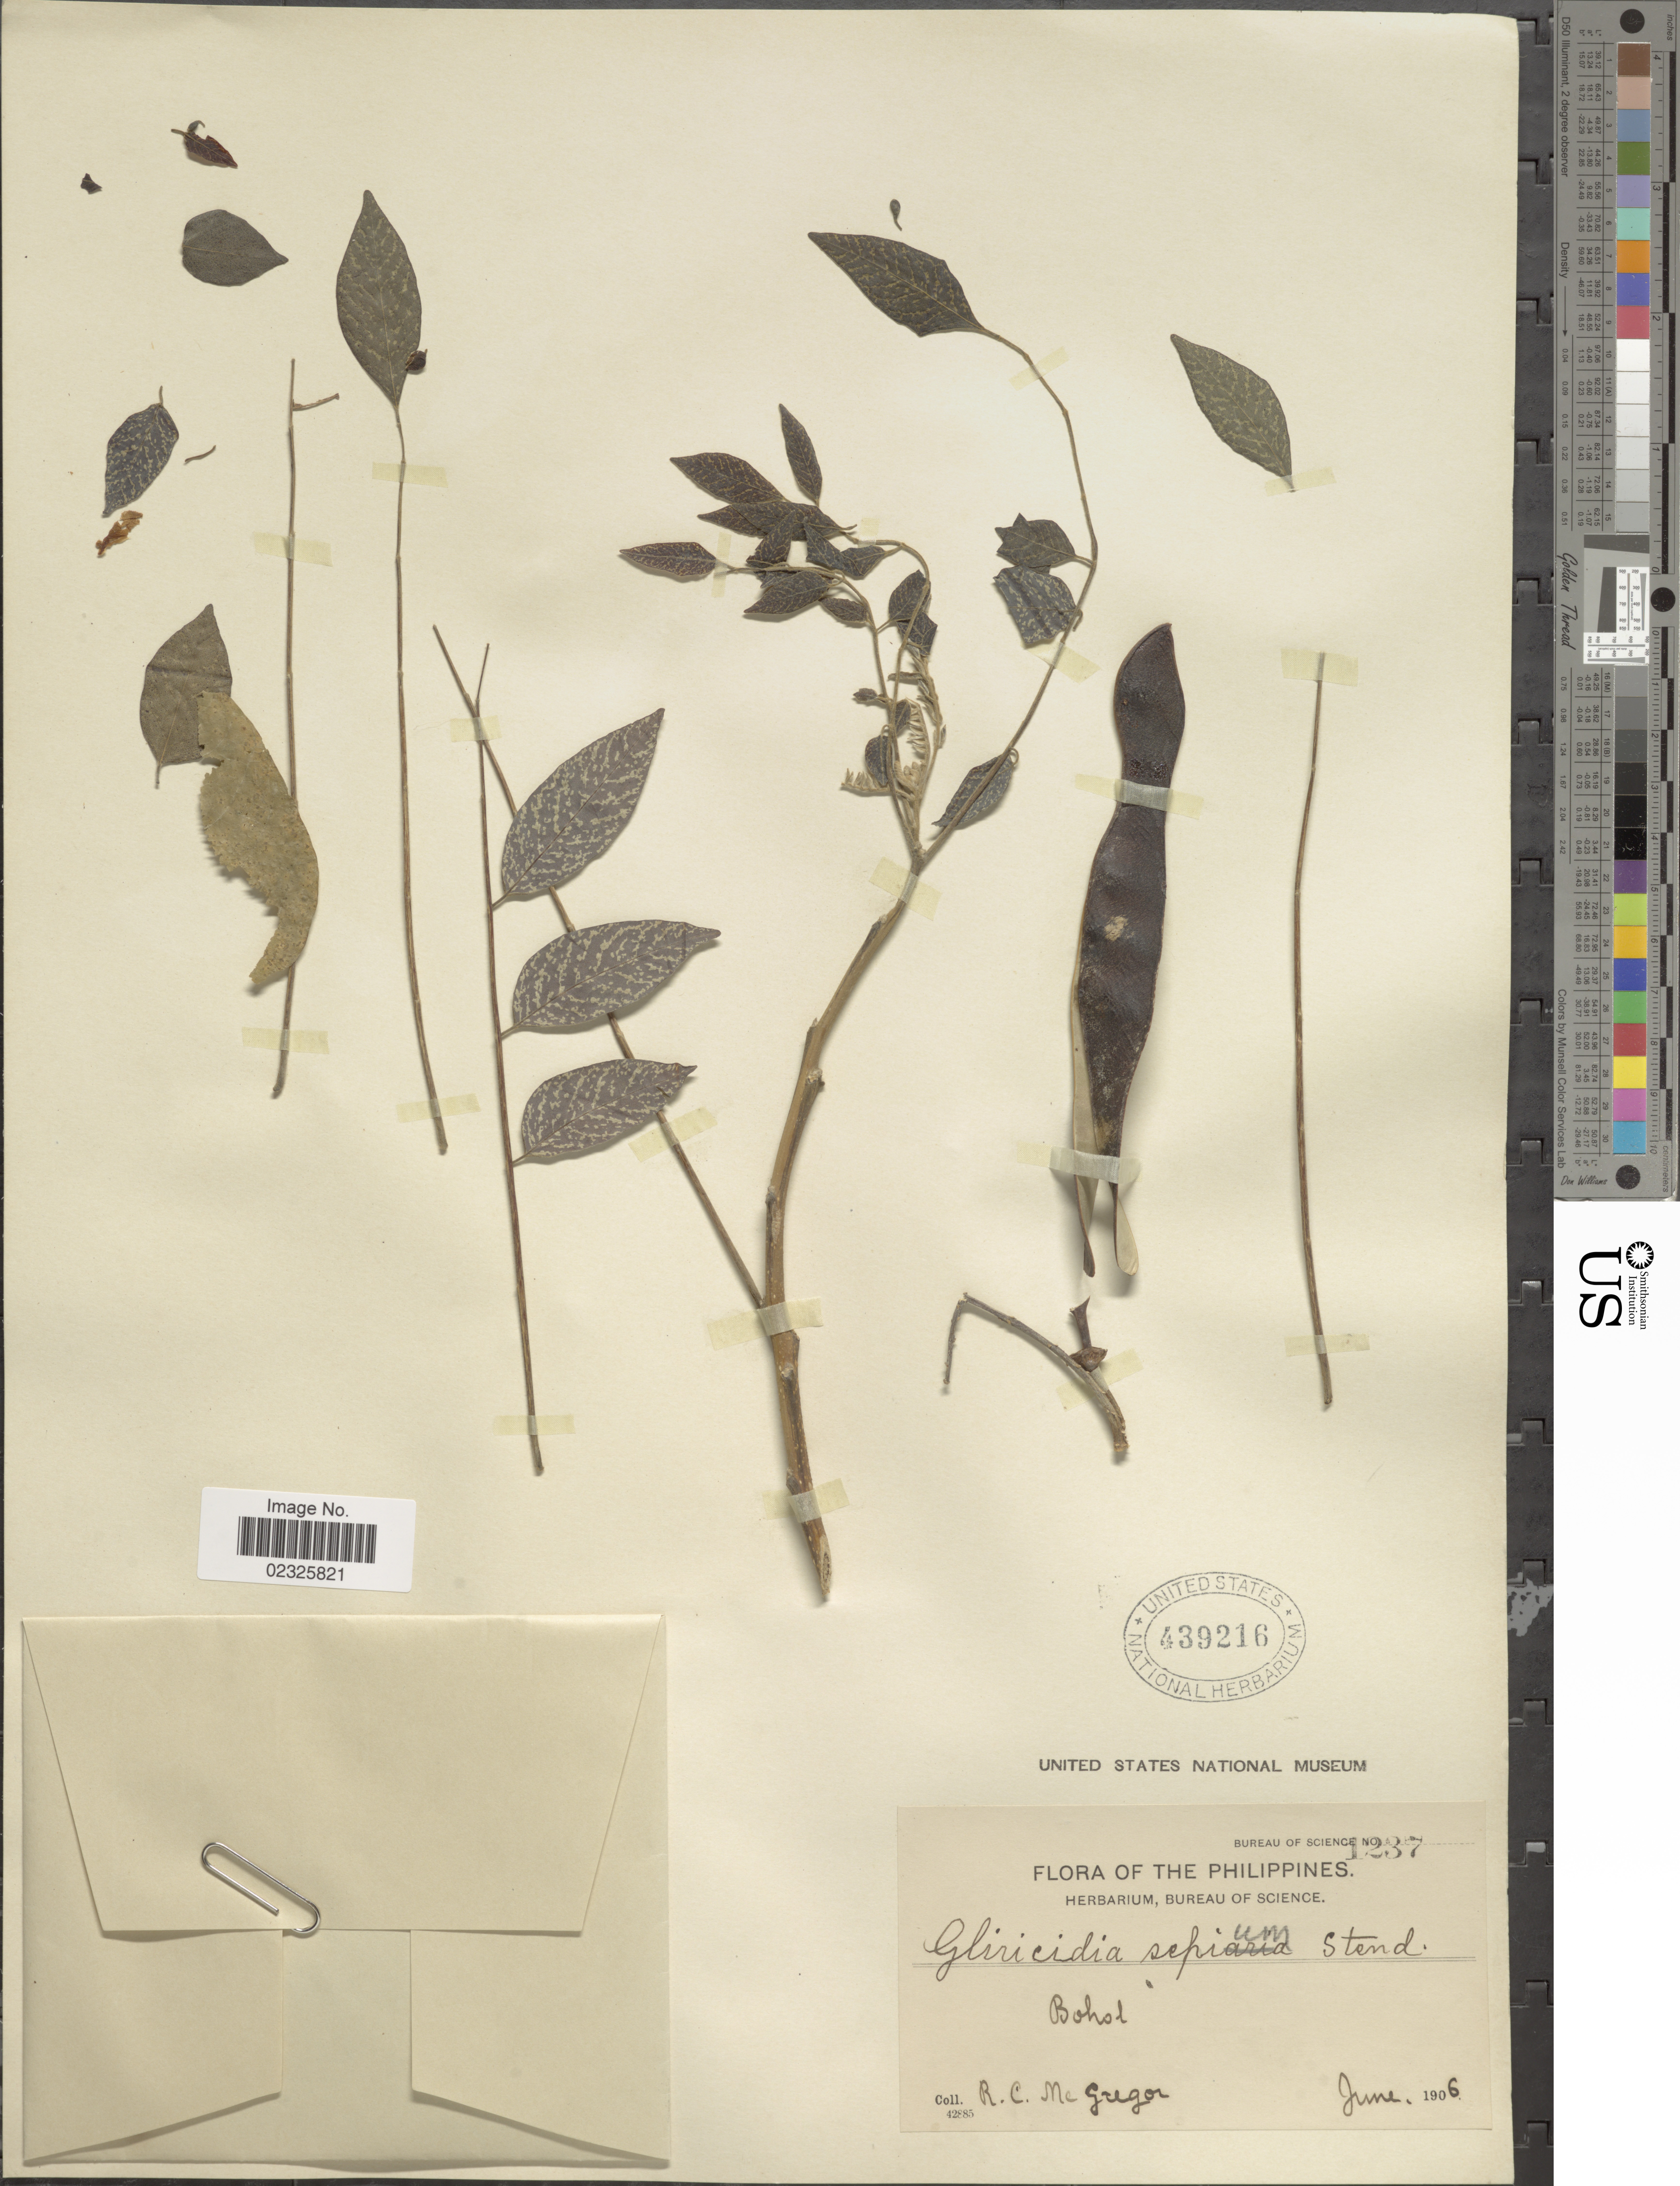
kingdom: Plantae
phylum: Tracheophyta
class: Magnoliopsida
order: Fabales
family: Fabaceae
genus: Gliricidia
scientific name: Gliricidia sepium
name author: (Jacq.) Kunth ex Walp.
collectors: R. C. McGregor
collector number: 1237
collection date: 1906-06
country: Philippines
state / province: Central Visayas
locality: Bohol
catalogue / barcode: US 439216